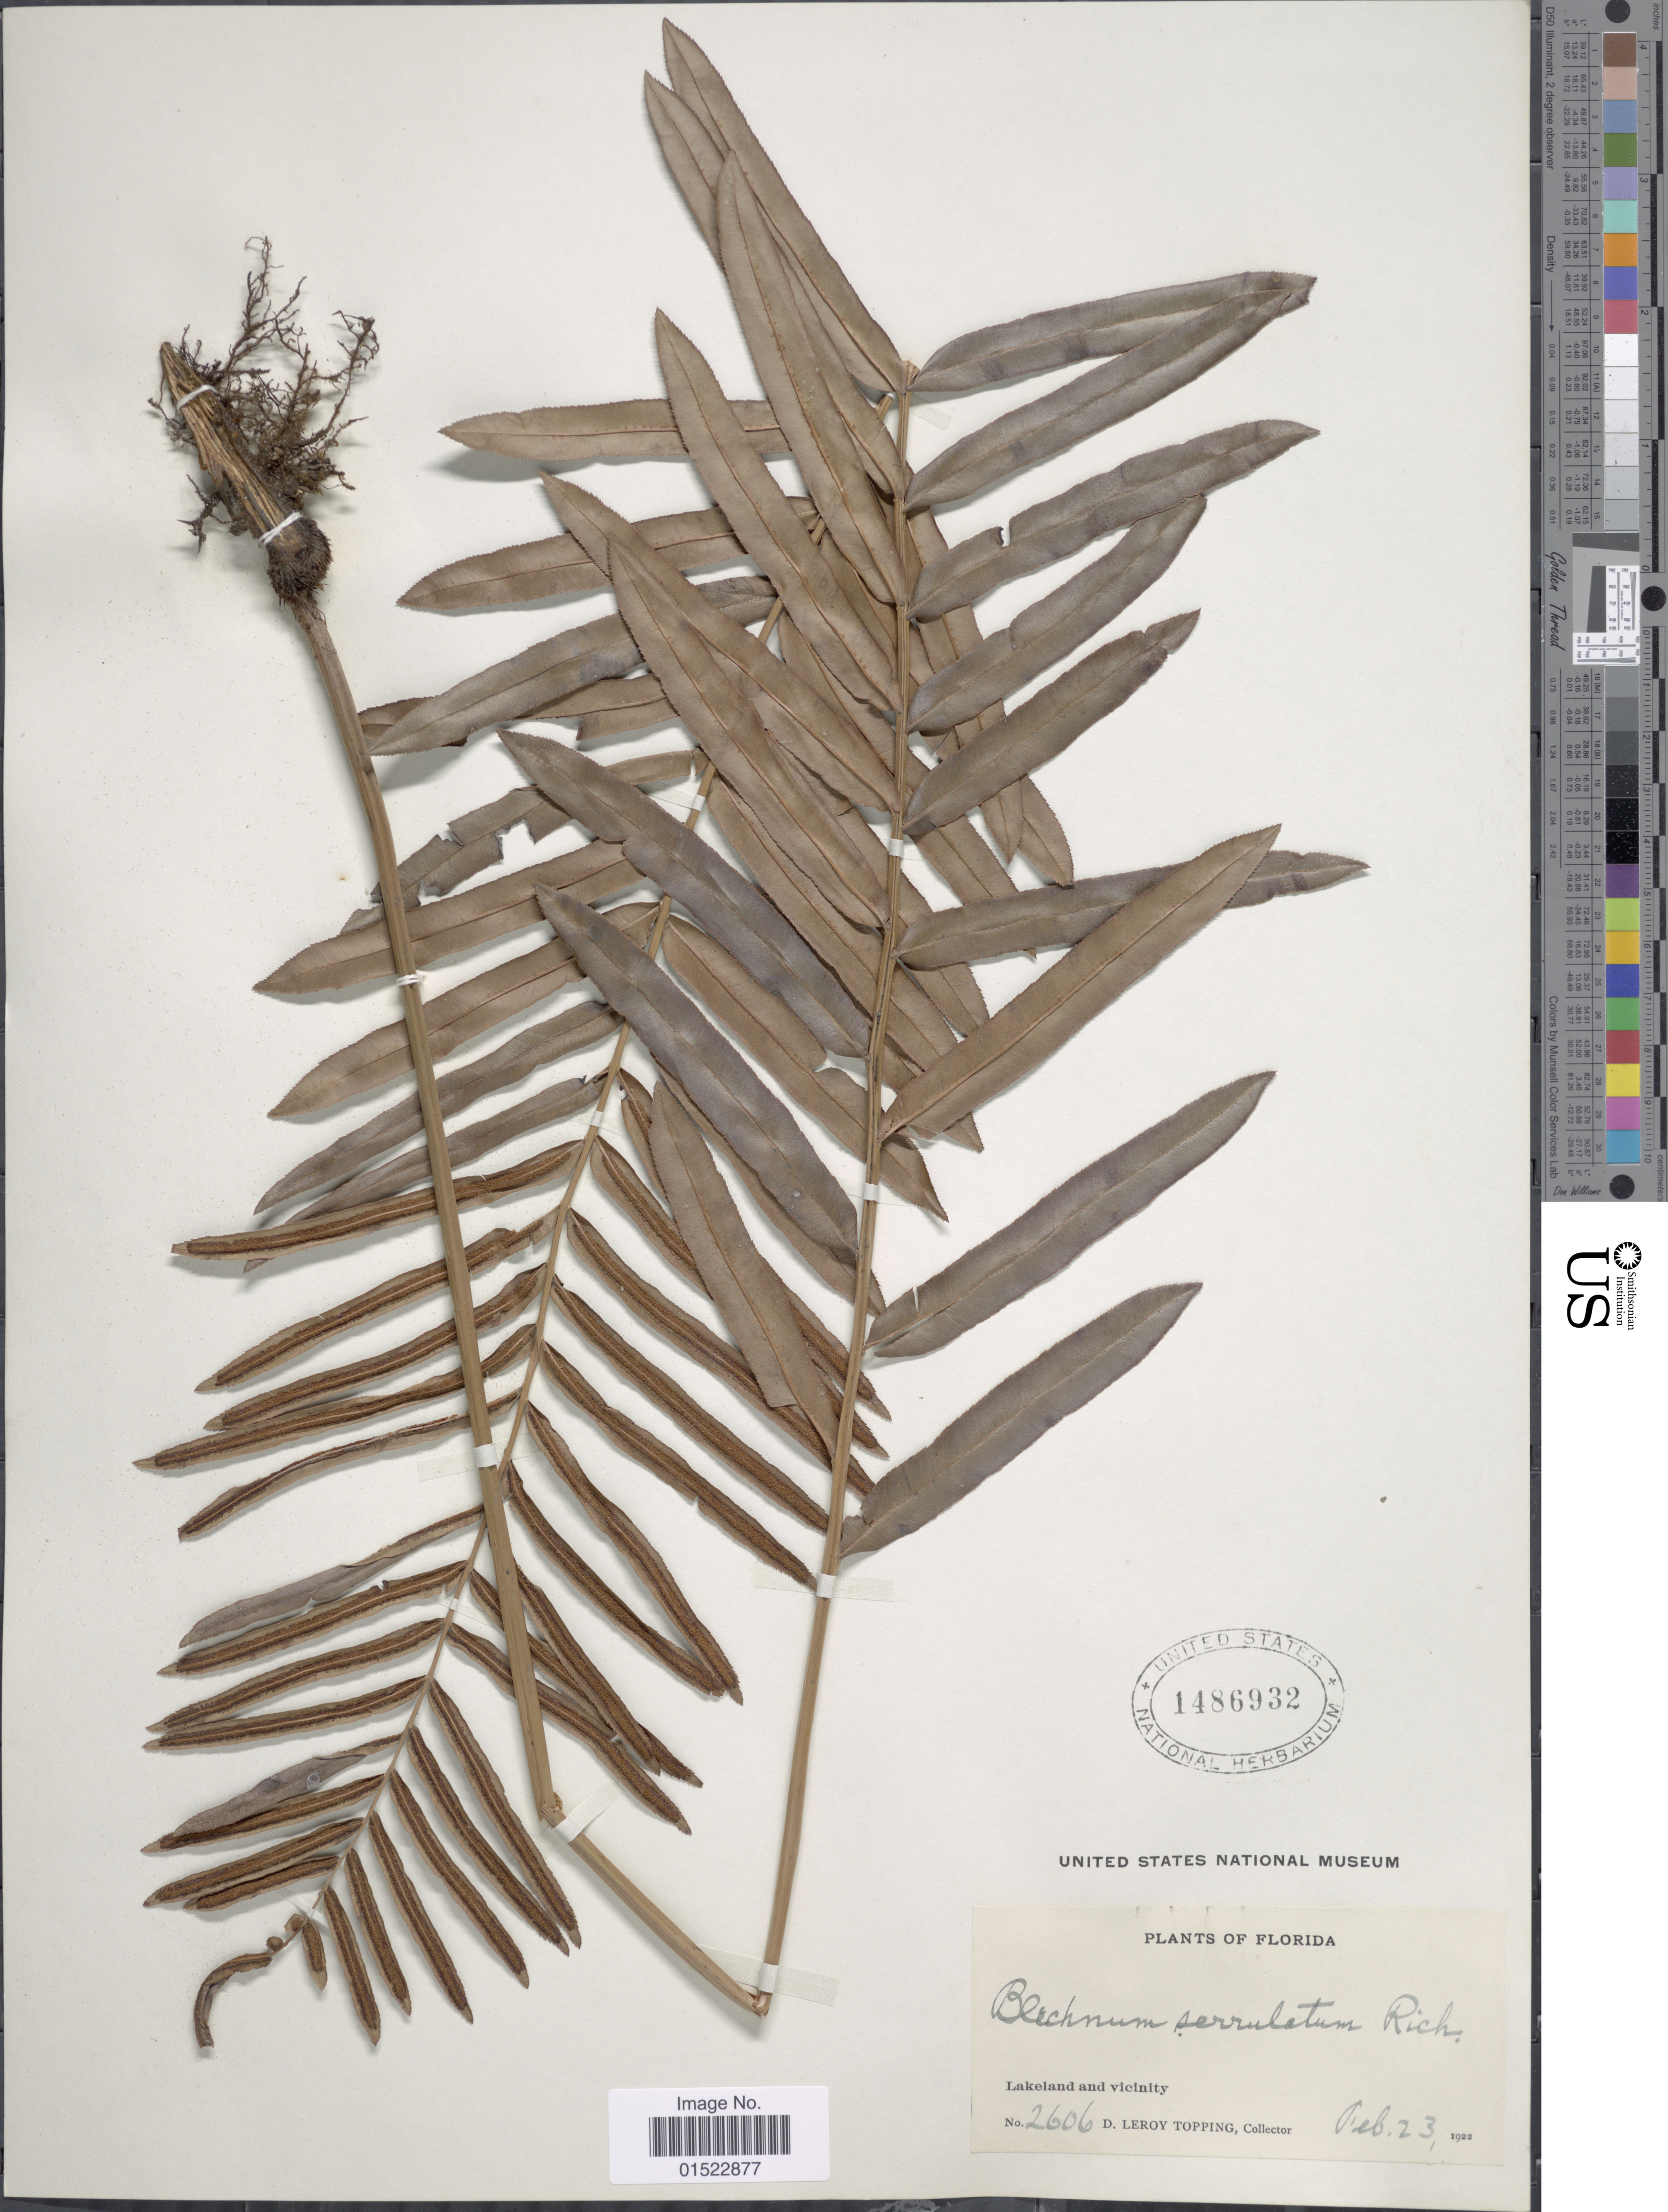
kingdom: Plantae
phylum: Tracheophyta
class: Polypodiopsida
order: Polypodiales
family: Blechnaceae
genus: Telmatoblechnum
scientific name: Telmatoblechnum serrulatum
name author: (Rich.) Perrie et al.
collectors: D. L. Topping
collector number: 2606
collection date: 1922-02-23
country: United States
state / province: Florida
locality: Lakeland and vicinity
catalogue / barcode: US 1486932